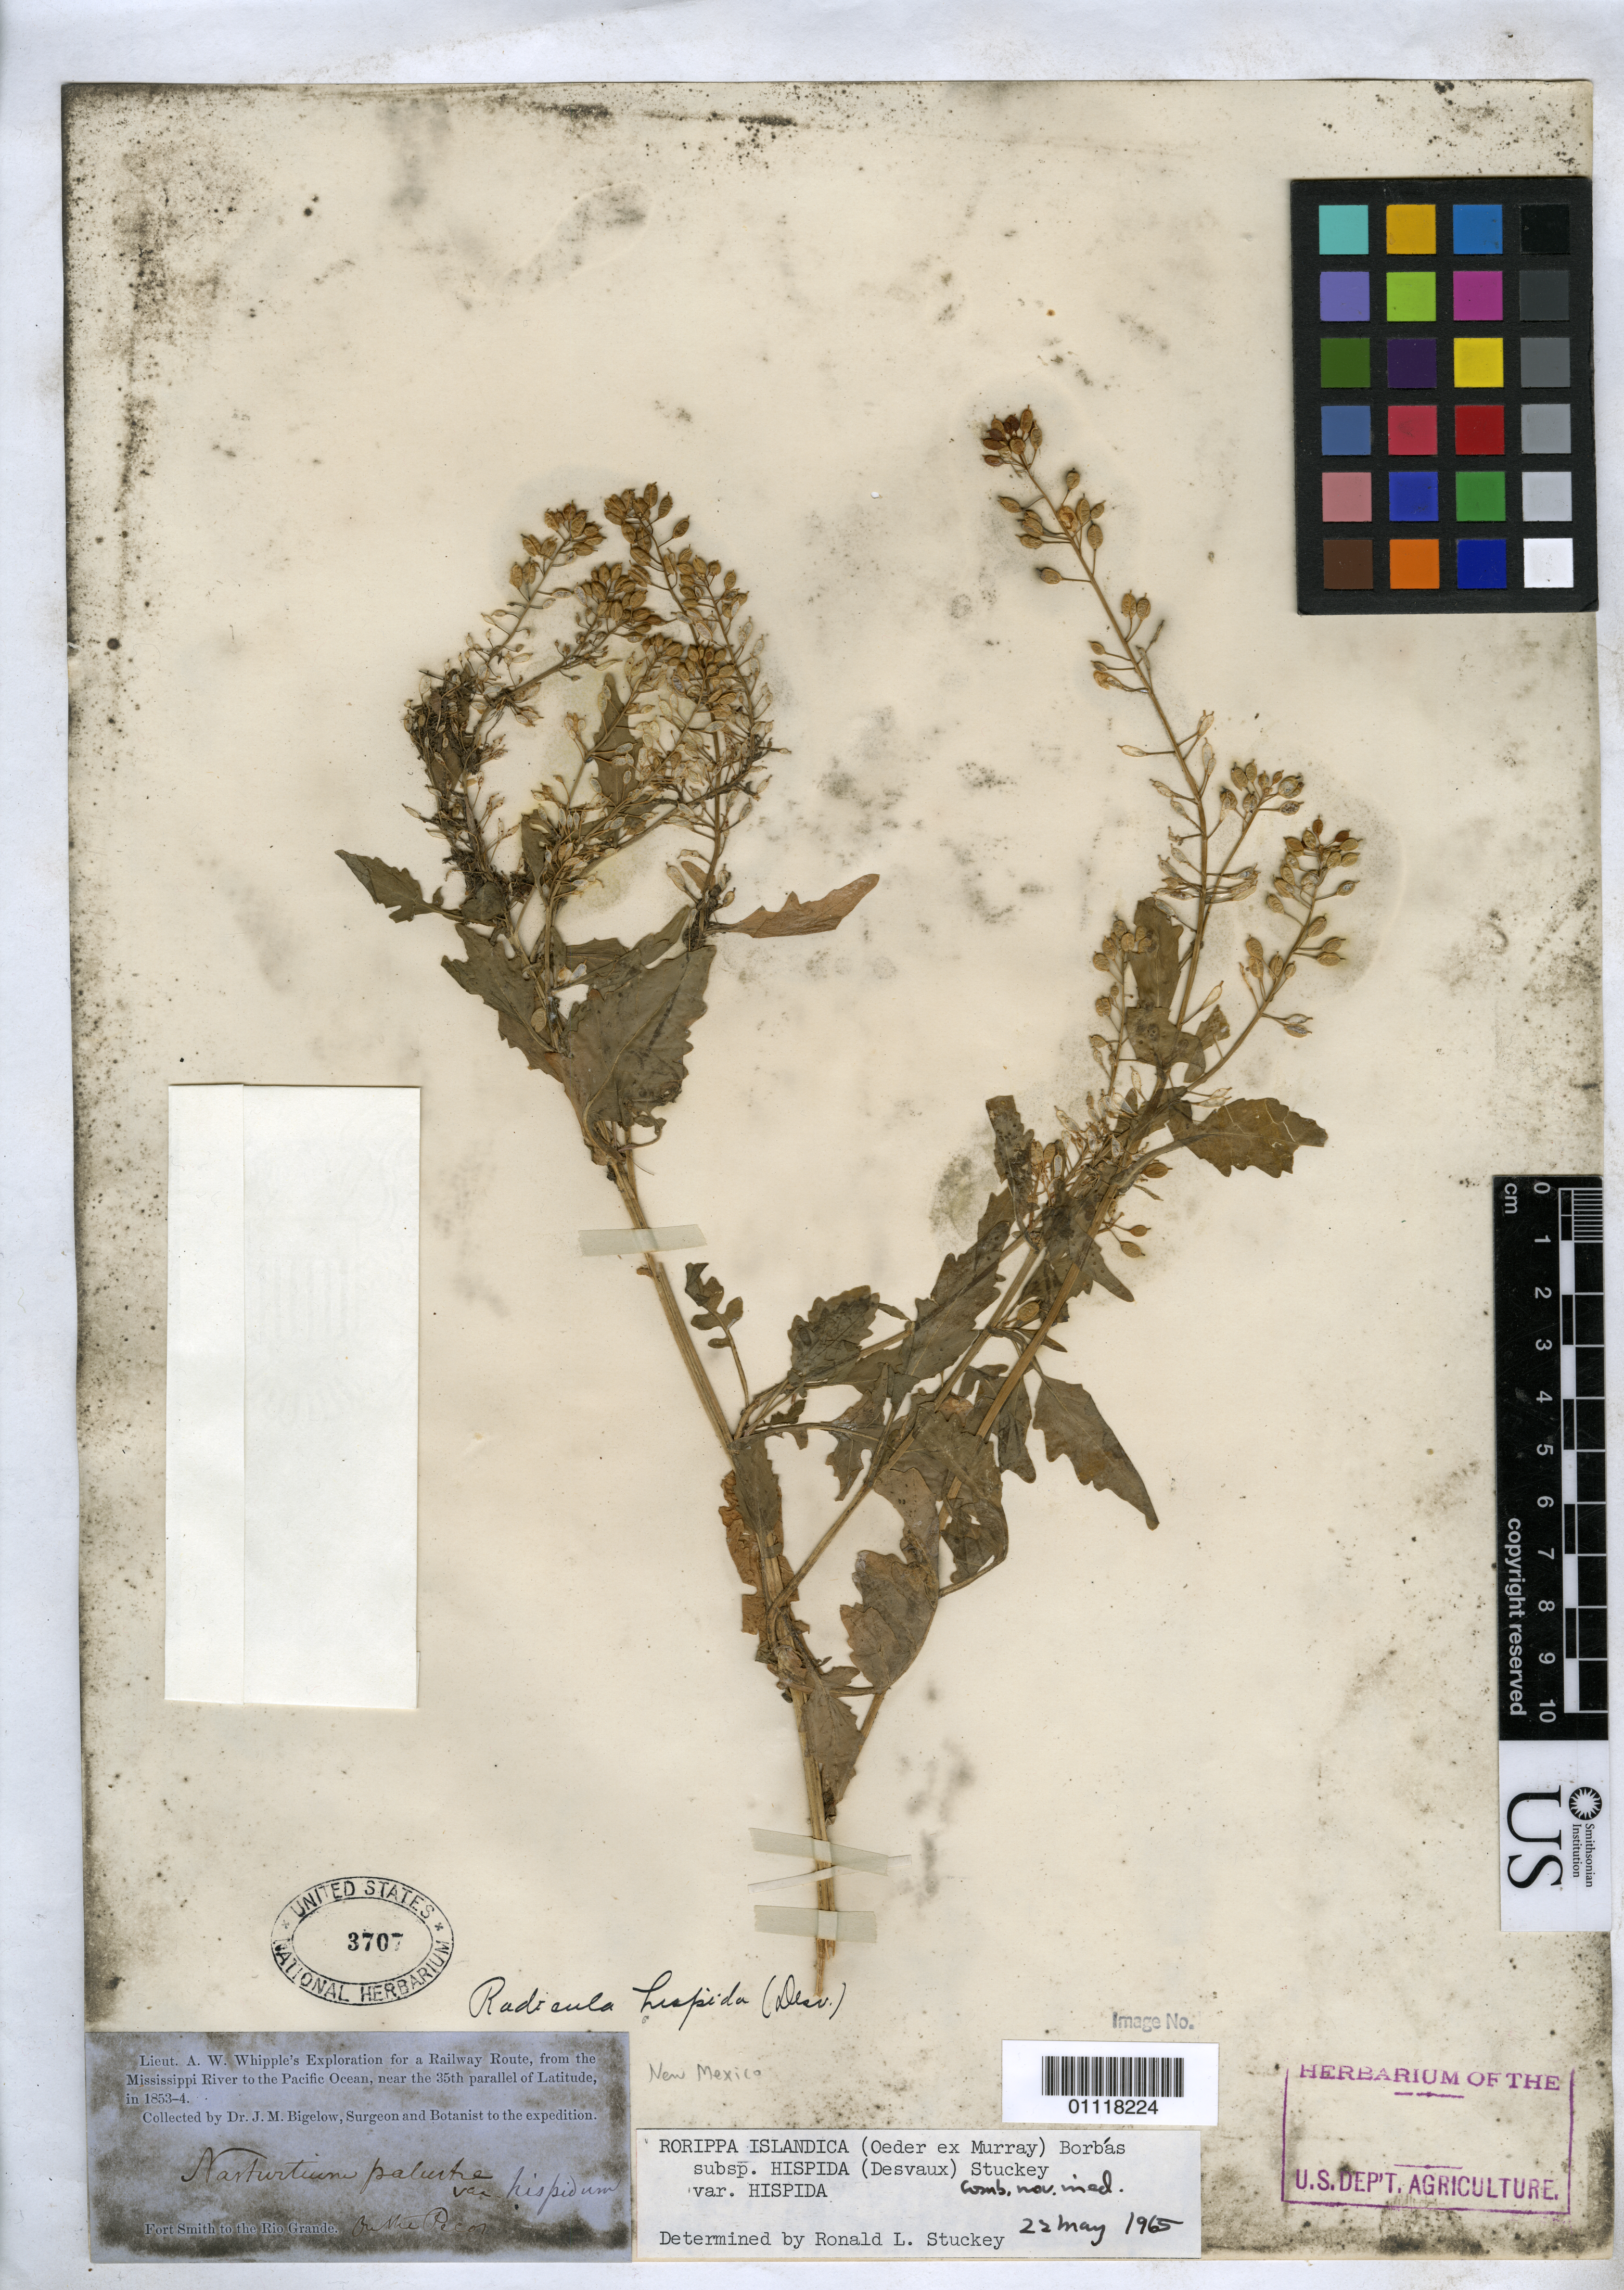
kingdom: Plantae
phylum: Tracheophyta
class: Magnoliopsida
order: Brassicales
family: Brassicaceae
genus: Rorippa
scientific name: Rorippa islandica var. hispida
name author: (Desv.) Butters & Abbe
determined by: Stuckey, R. L.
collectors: J. M. Bigelow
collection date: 1853/1854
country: United States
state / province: New Mexico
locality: Fort Smith to Rio Grande, on the Pecos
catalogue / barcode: US 3707